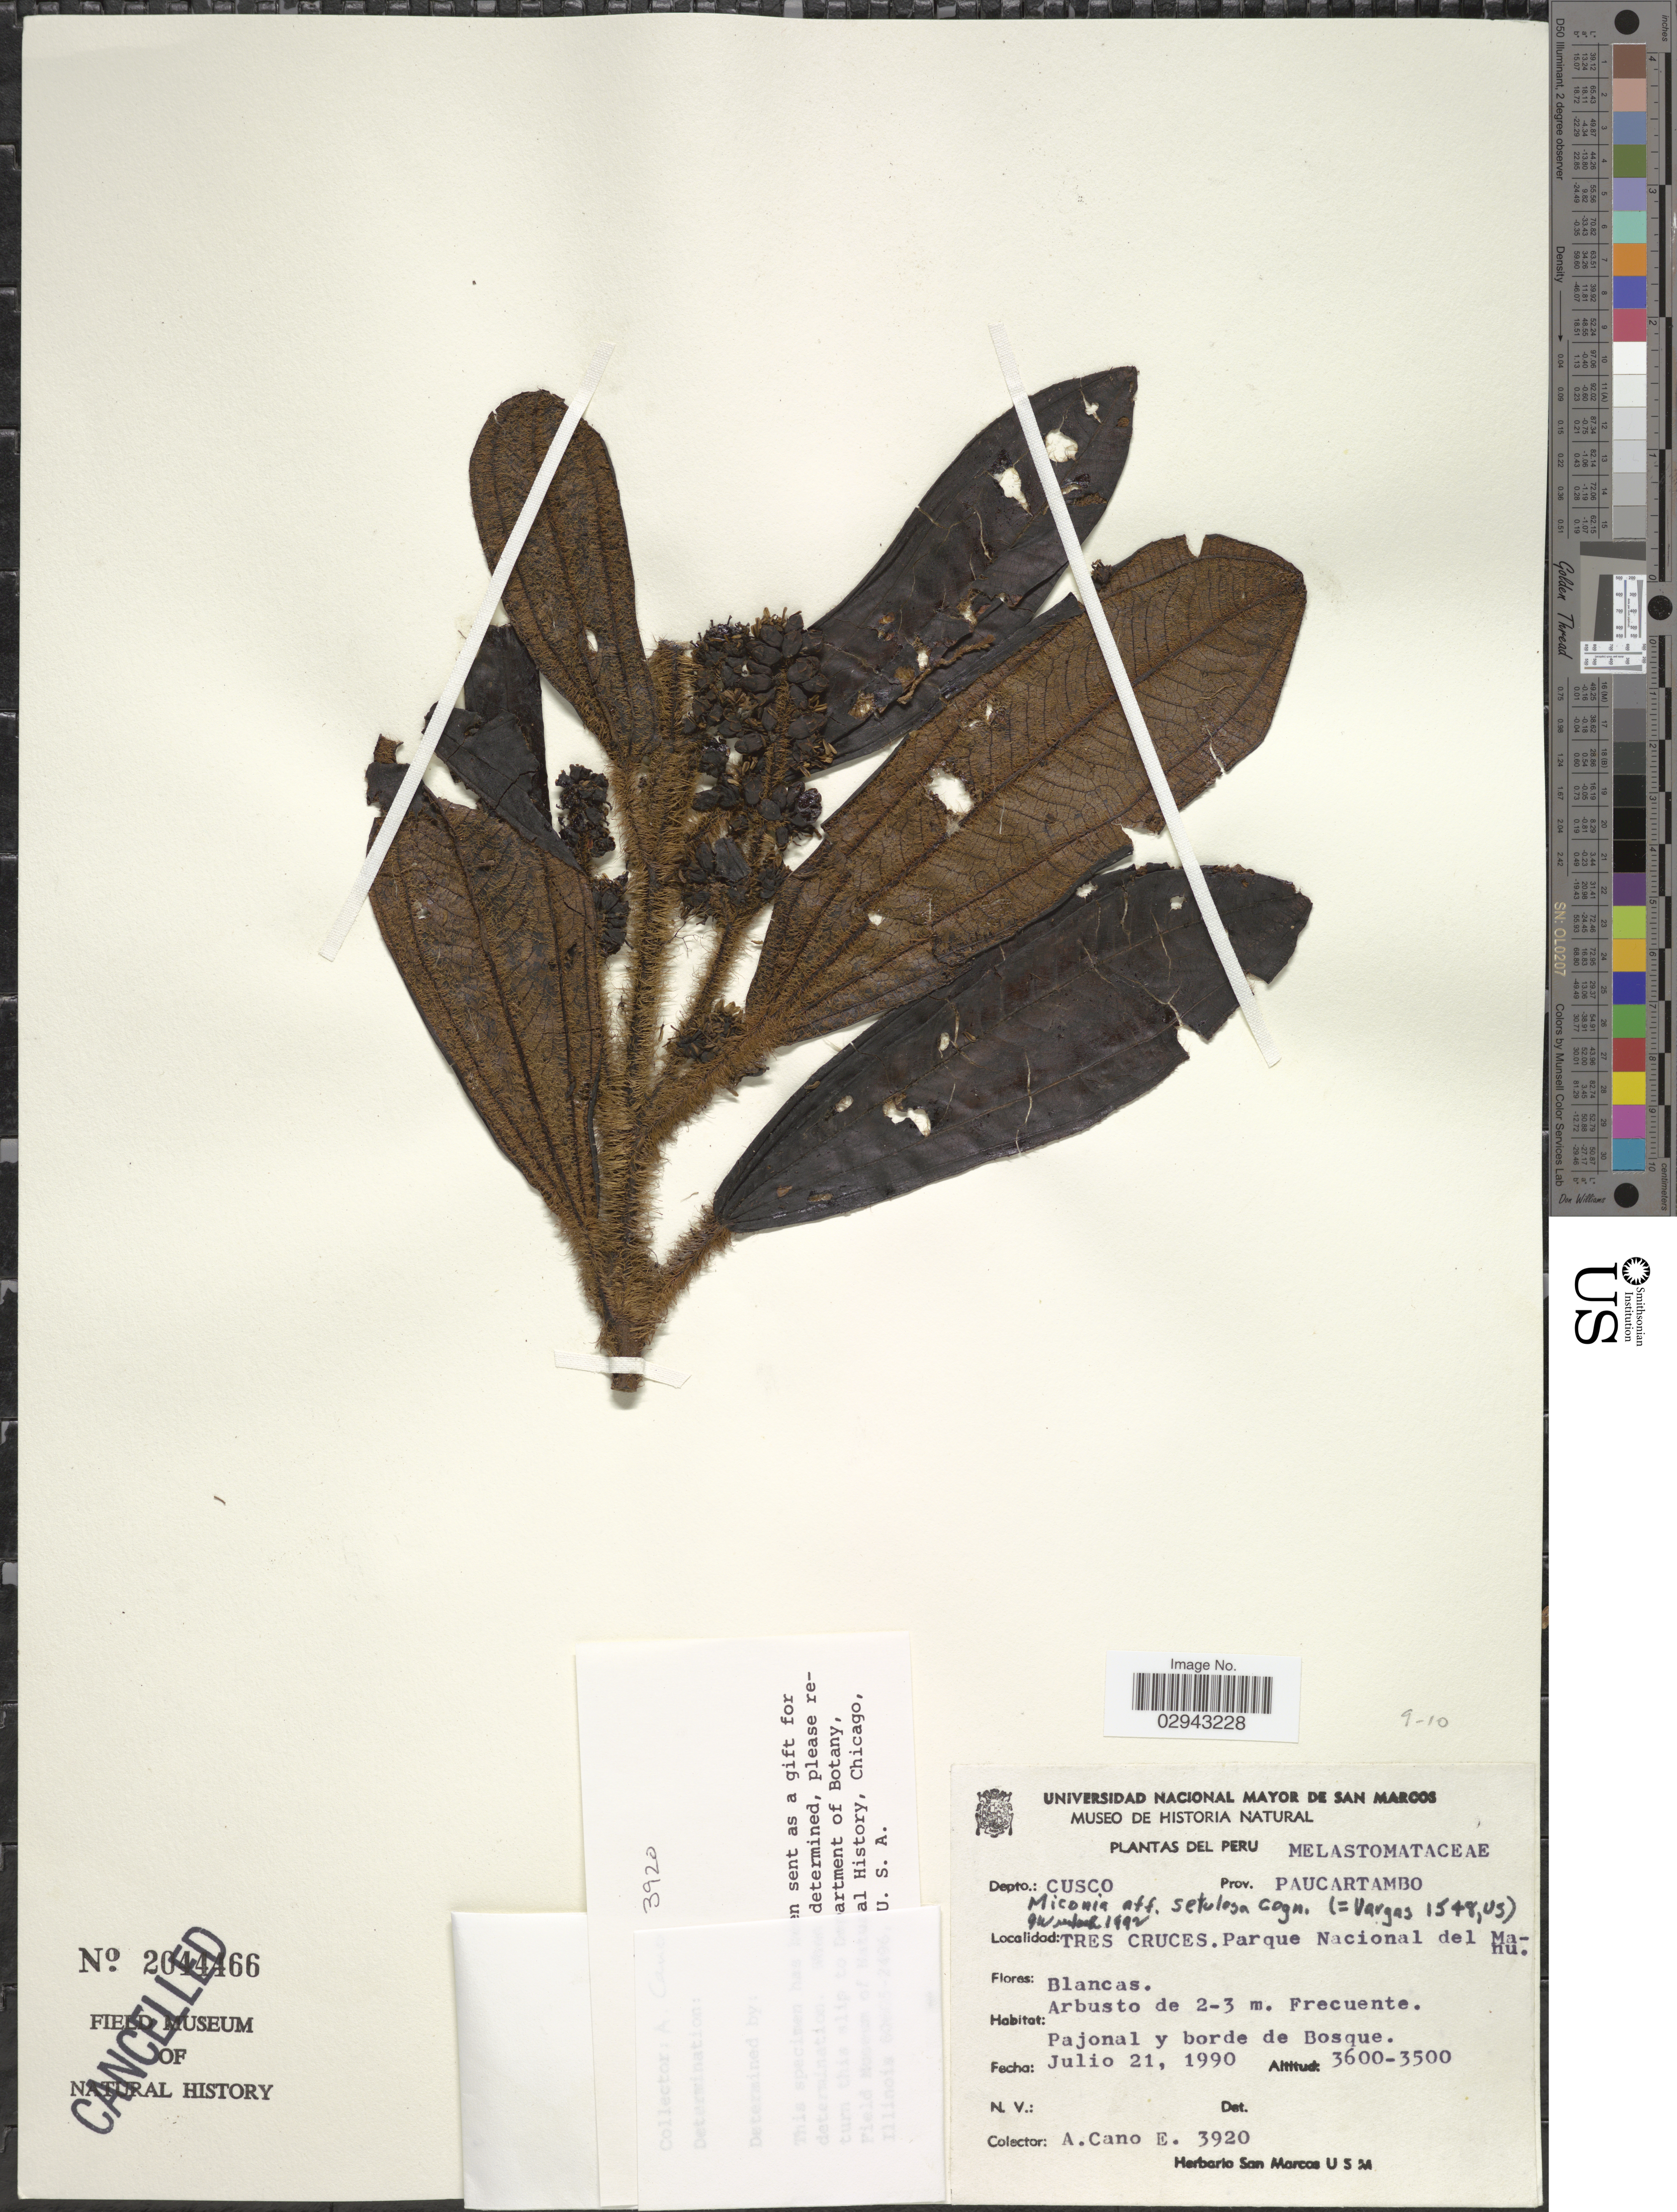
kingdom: Plantae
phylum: Tracheophyta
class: Magnoliopsida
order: Myrtales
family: Melastomataceae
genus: Miconia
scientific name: Miconia setulosa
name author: Cogn.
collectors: A. Cano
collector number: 3920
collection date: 1990-07-21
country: Peru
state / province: Cusco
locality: Depto.: Cusco. Prov. Paucartambo. Tres Cruces. Parque Nacional de Manu.